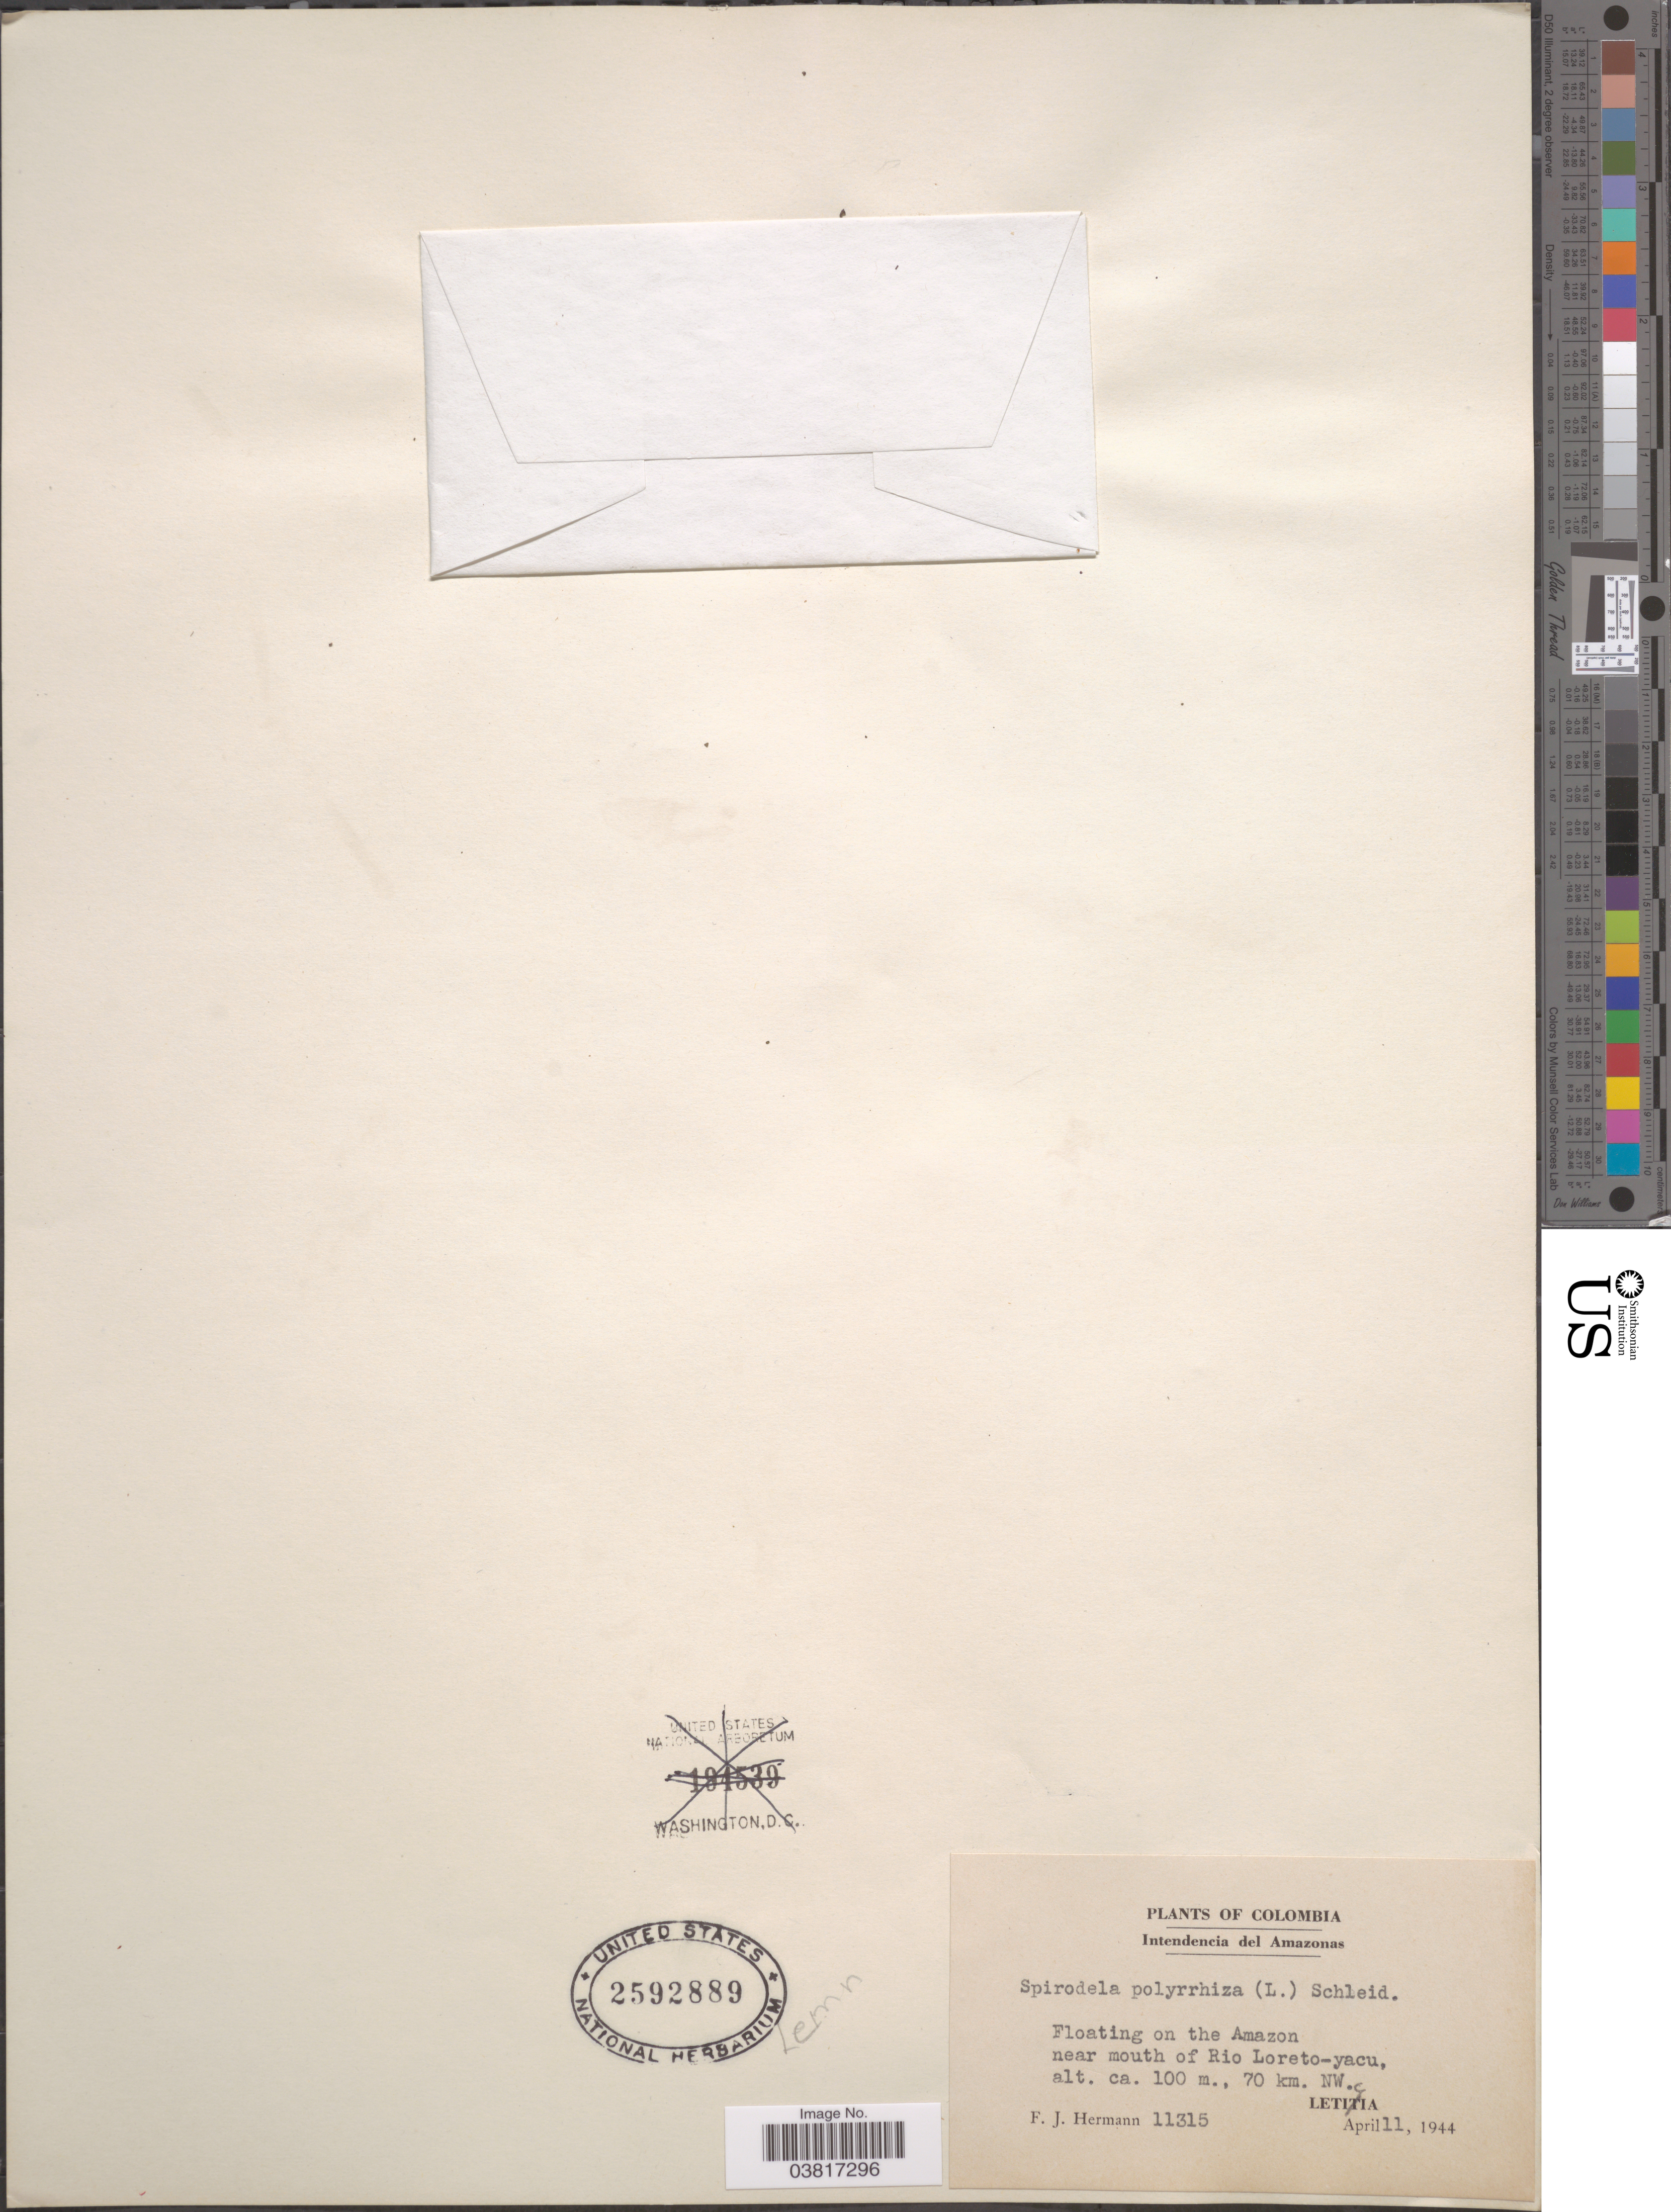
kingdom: Plantae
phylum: Tracheophyta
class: Liliopsida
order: Alismatales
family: Araceae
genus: Spirodela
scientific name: Spirodela polyrrhiza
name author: (L.) Schleid.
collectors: F. J. Hermann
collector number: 11315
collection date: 1944-04-11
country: Colombia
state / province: Amazônas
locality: Intendencia del Amazonas. Floating on the Amazon near mouth of Rio Loreto-yacu, 70 km. NW. Leticia.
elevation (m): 100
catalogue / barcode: US 2592889